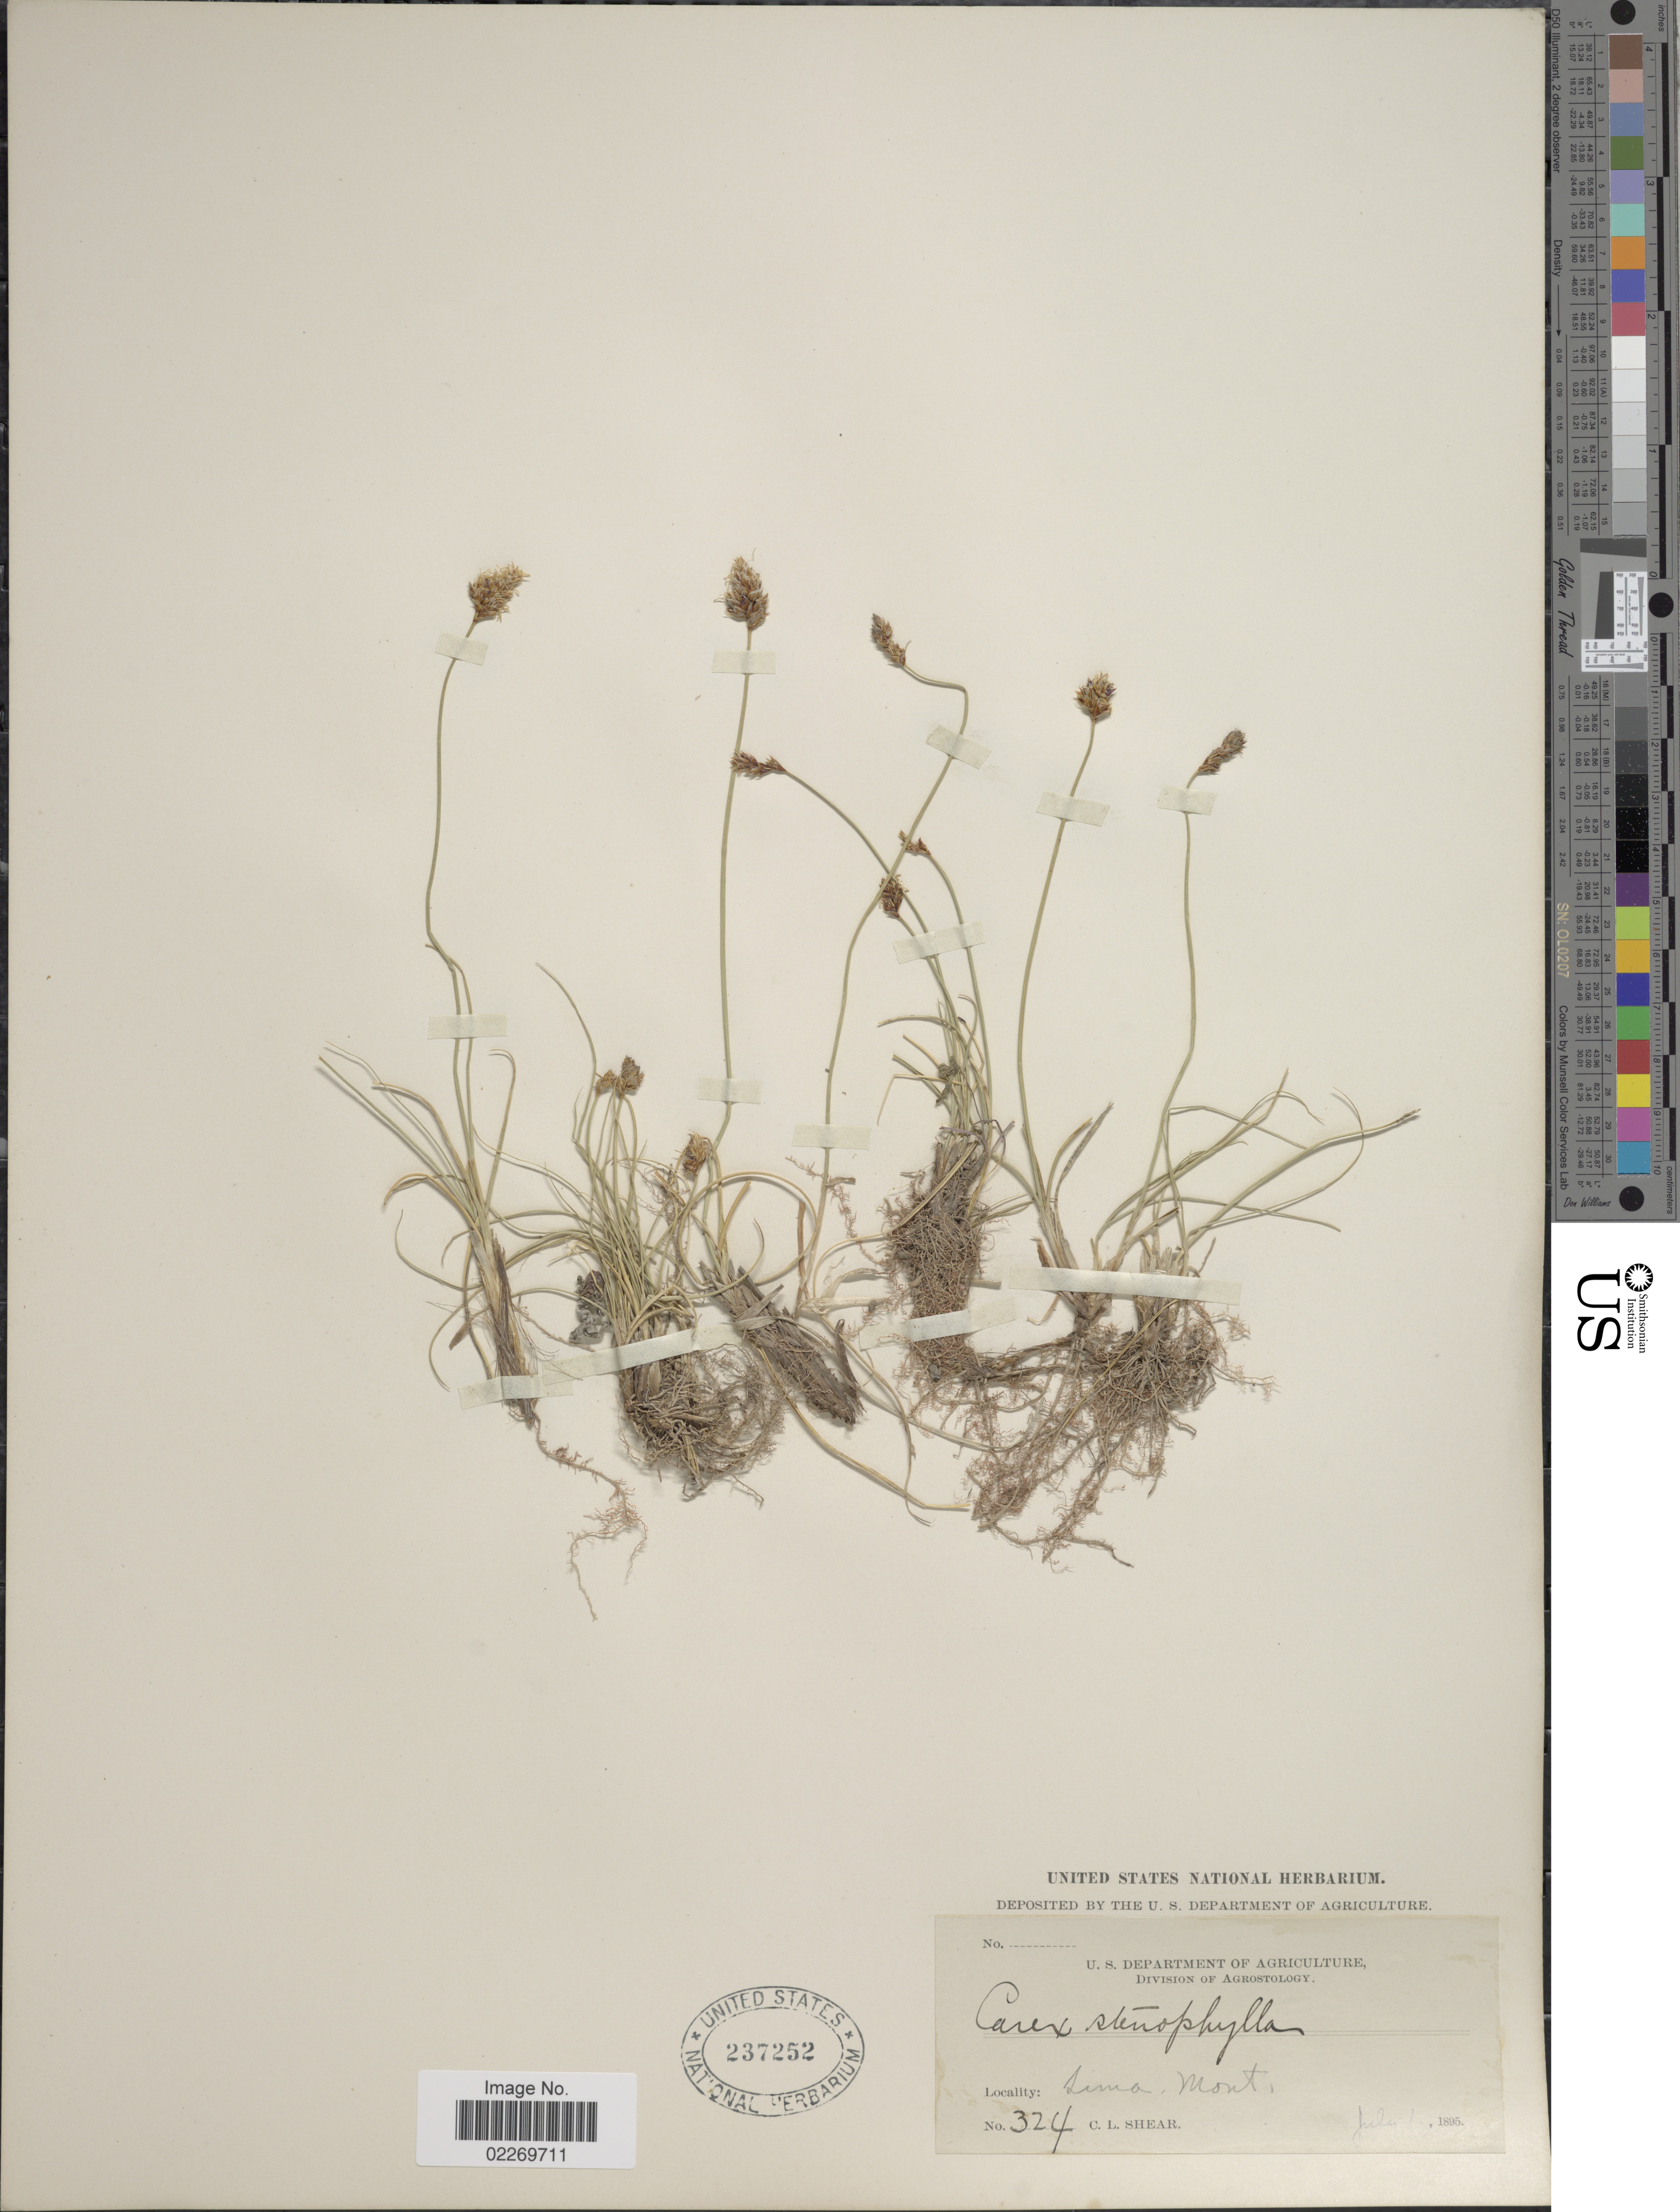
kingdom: Plantae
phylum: Tracheophyta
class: Liliopsida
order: Poales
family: Cyperaceae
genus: Carex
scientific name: Carex eleocharis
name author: L.H. Bailey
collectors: C. L. Shear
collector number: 324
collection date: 1895-07-01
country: United States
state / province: Montana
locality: Lima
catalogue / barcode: US 237252